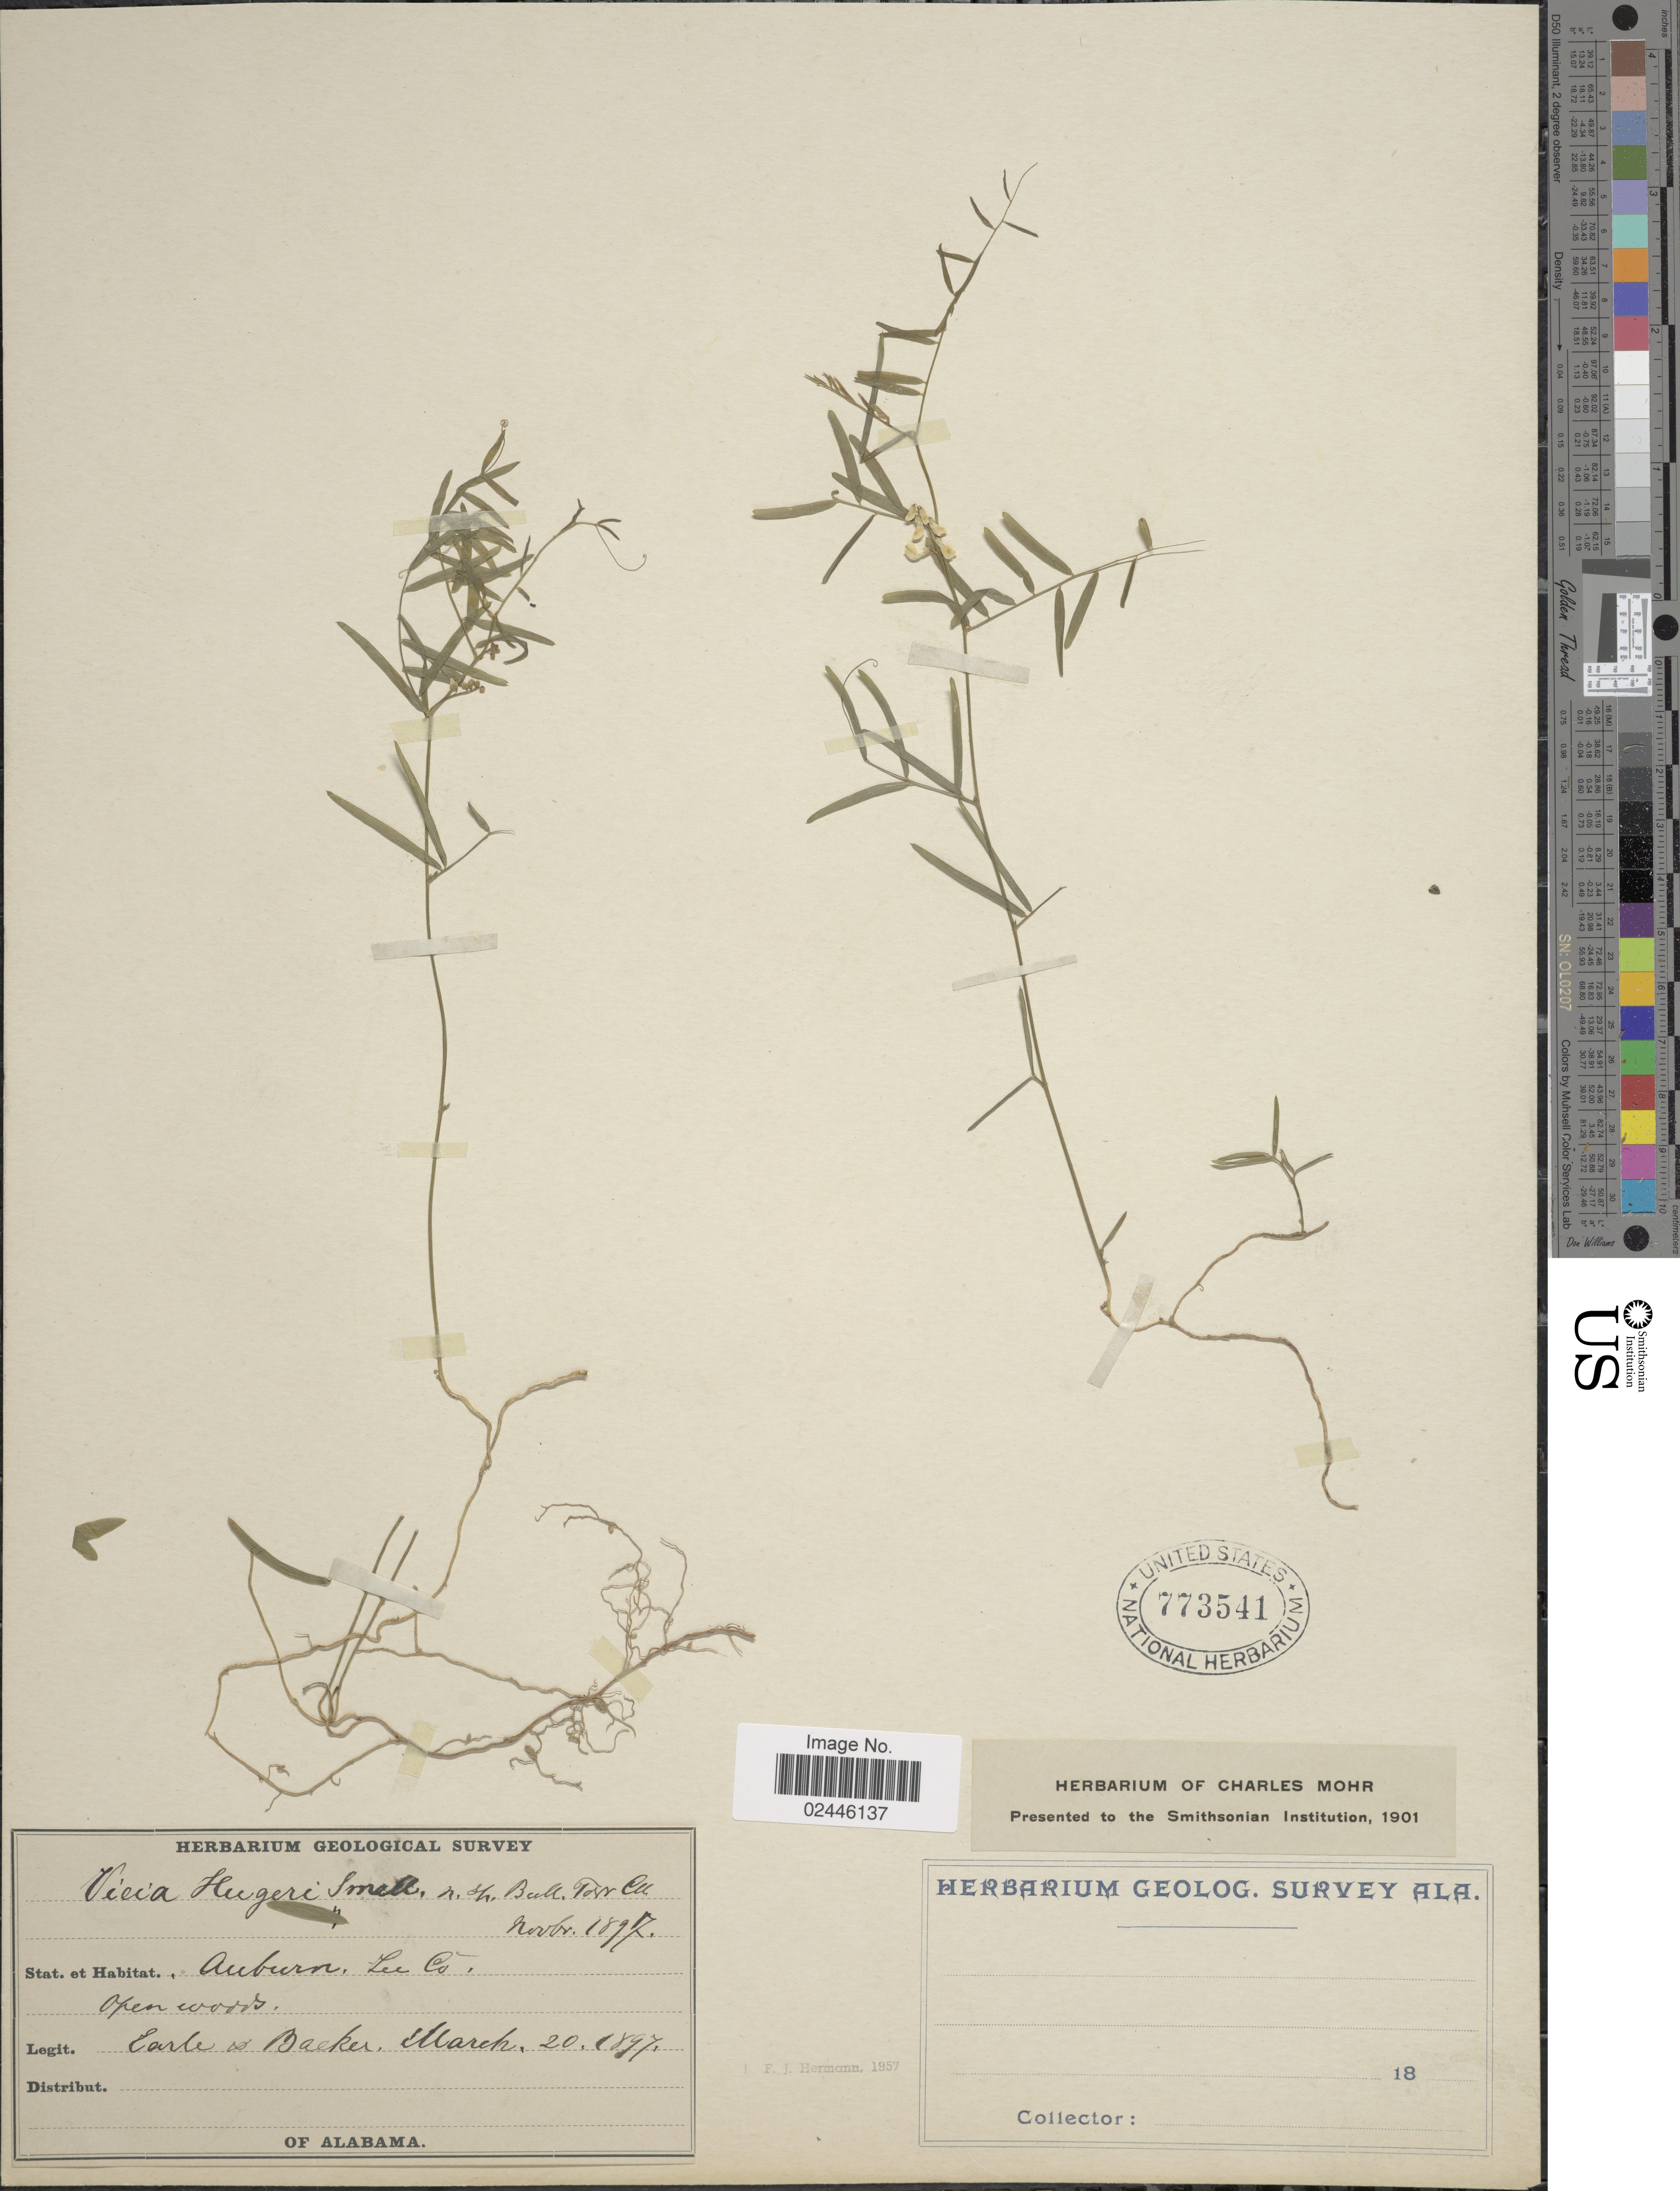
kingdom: Plantae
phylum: Tracheophyta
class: Magnoliopsida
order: Fabales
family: Fabaceae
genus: Vicia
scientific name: Vicia hugeri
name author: Small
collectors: -. Earle & -- Baker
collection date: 1897-03-20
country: United States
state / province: Alabama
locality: Auburn, Lee Co.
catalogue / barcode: US 773541